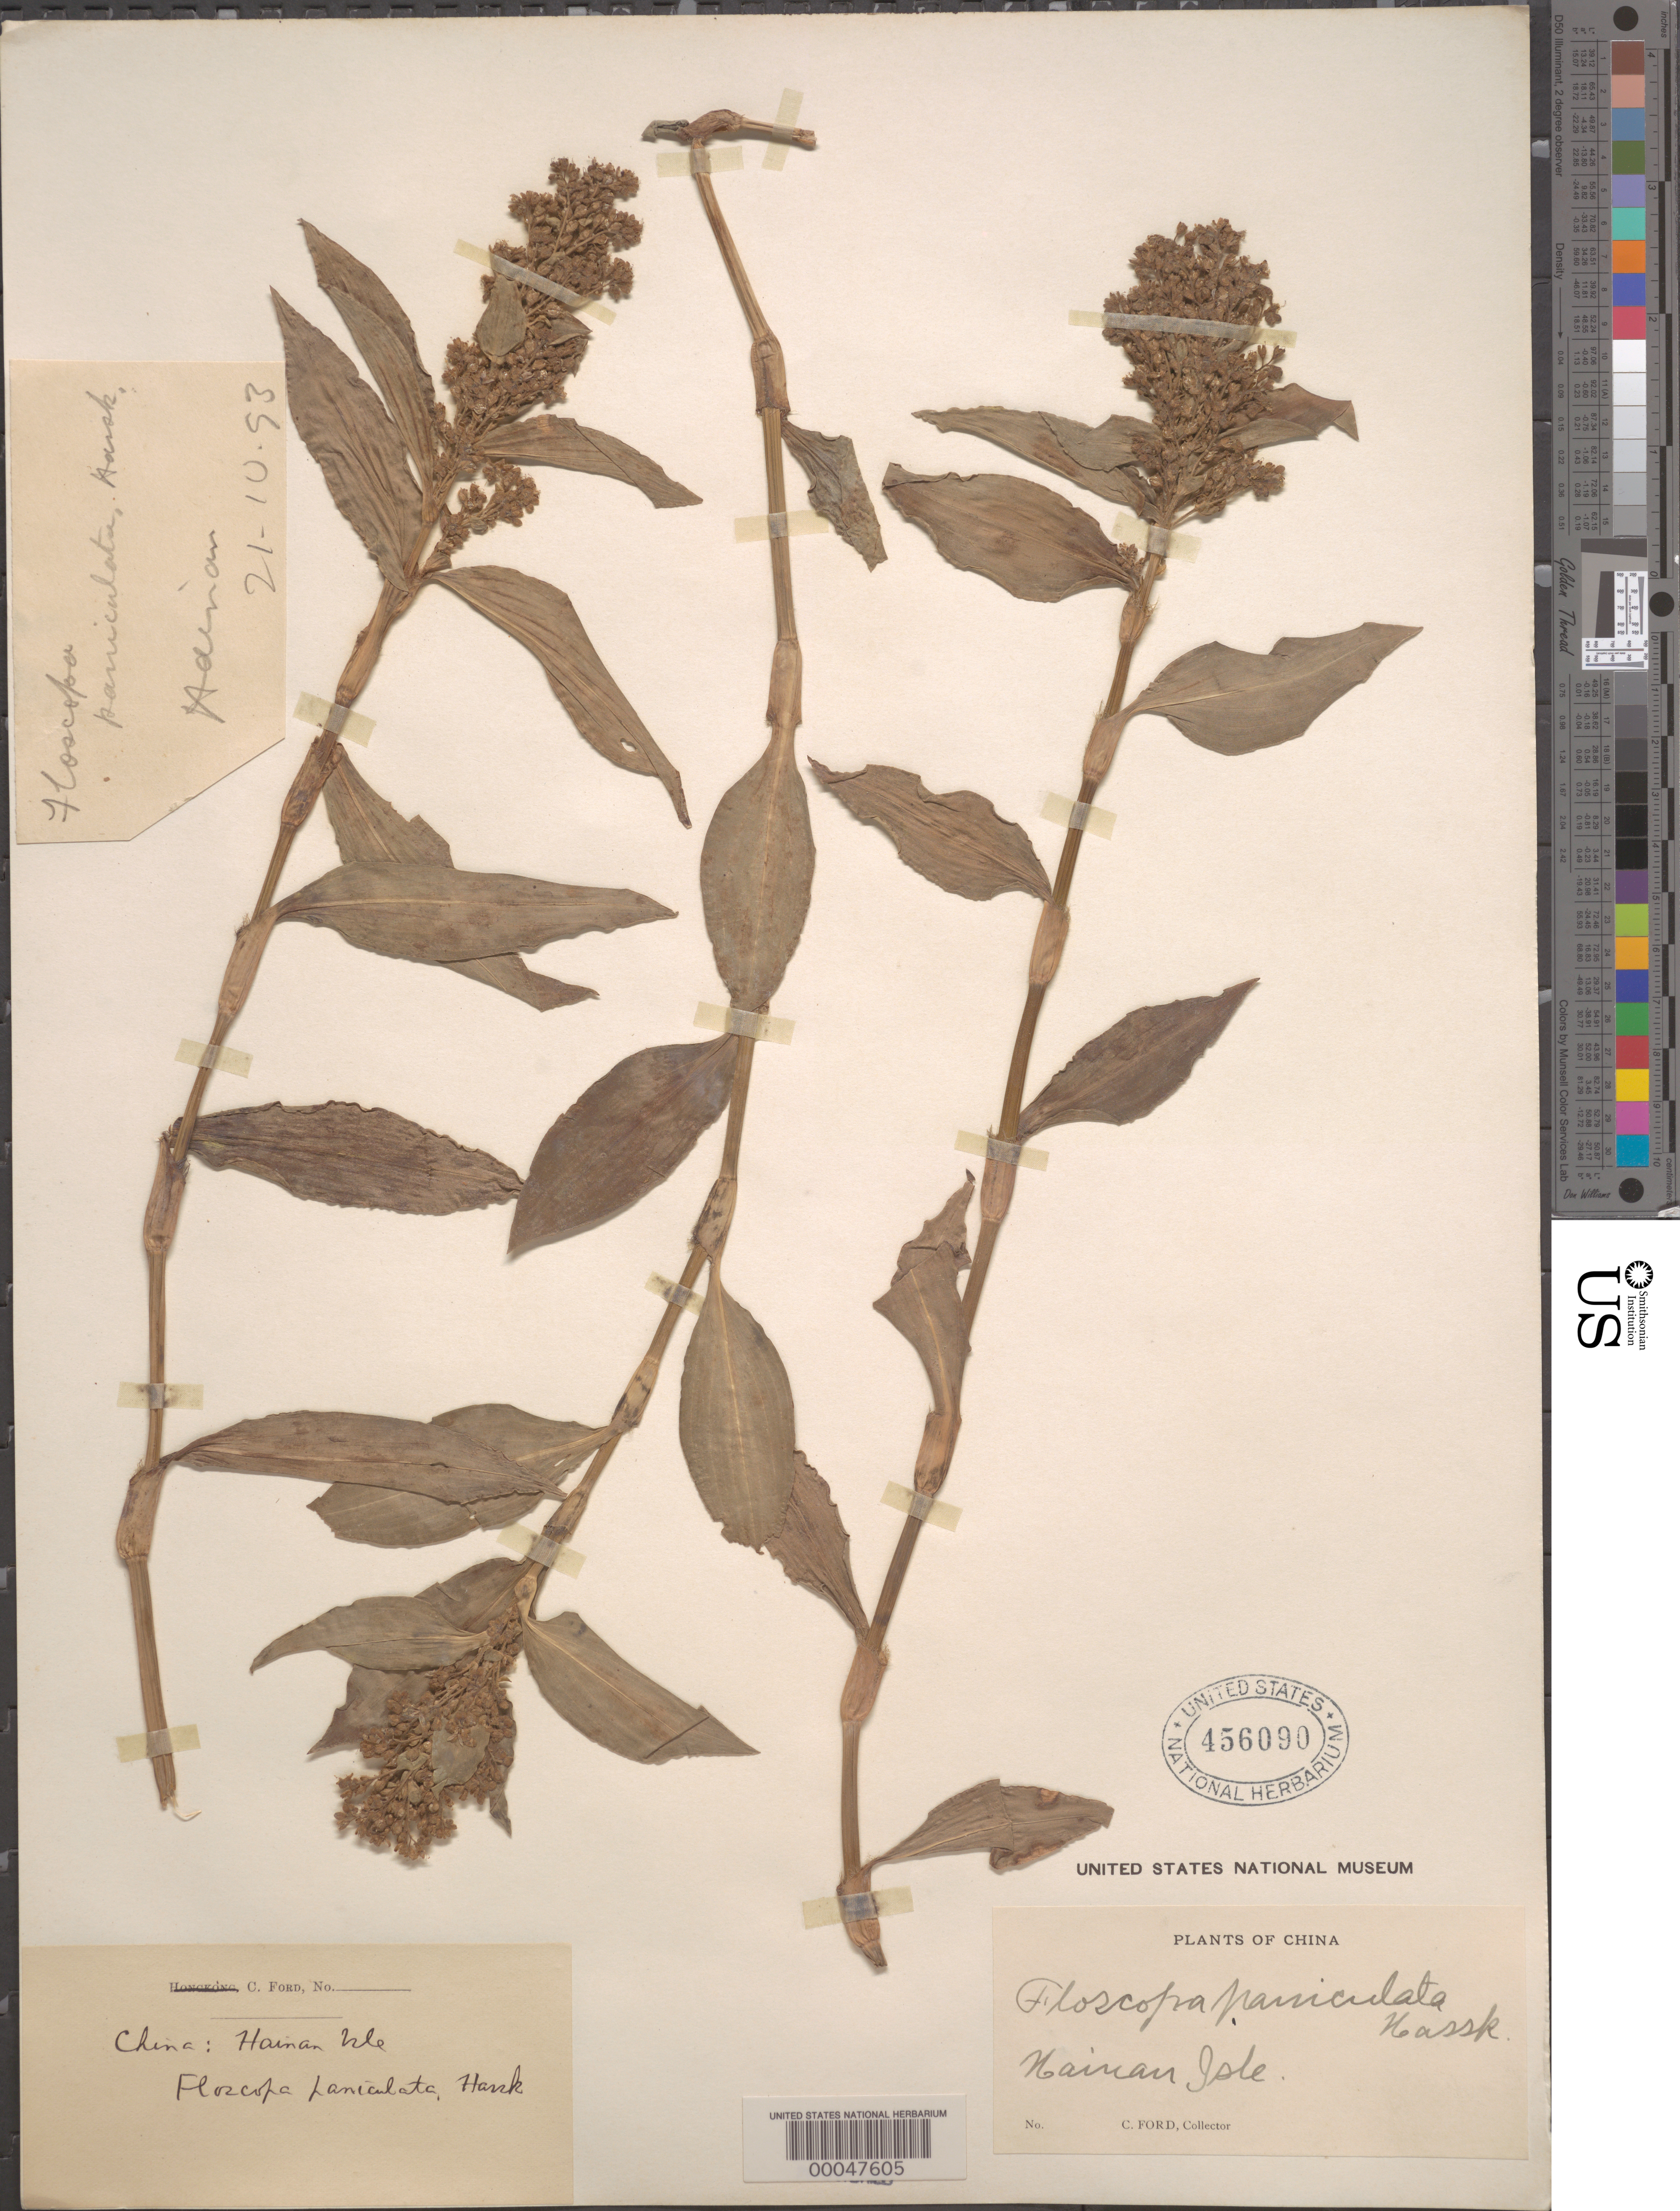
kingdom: Plantae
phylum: Tracheophyta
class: Liliopsida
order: Commelinales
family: Commelinaceae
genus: Floscopa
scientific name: Floscopa scandens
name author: Lour.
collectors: C. Ford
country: China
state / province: Hainan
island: Hainan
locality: Hainan island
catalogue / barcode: US 456090